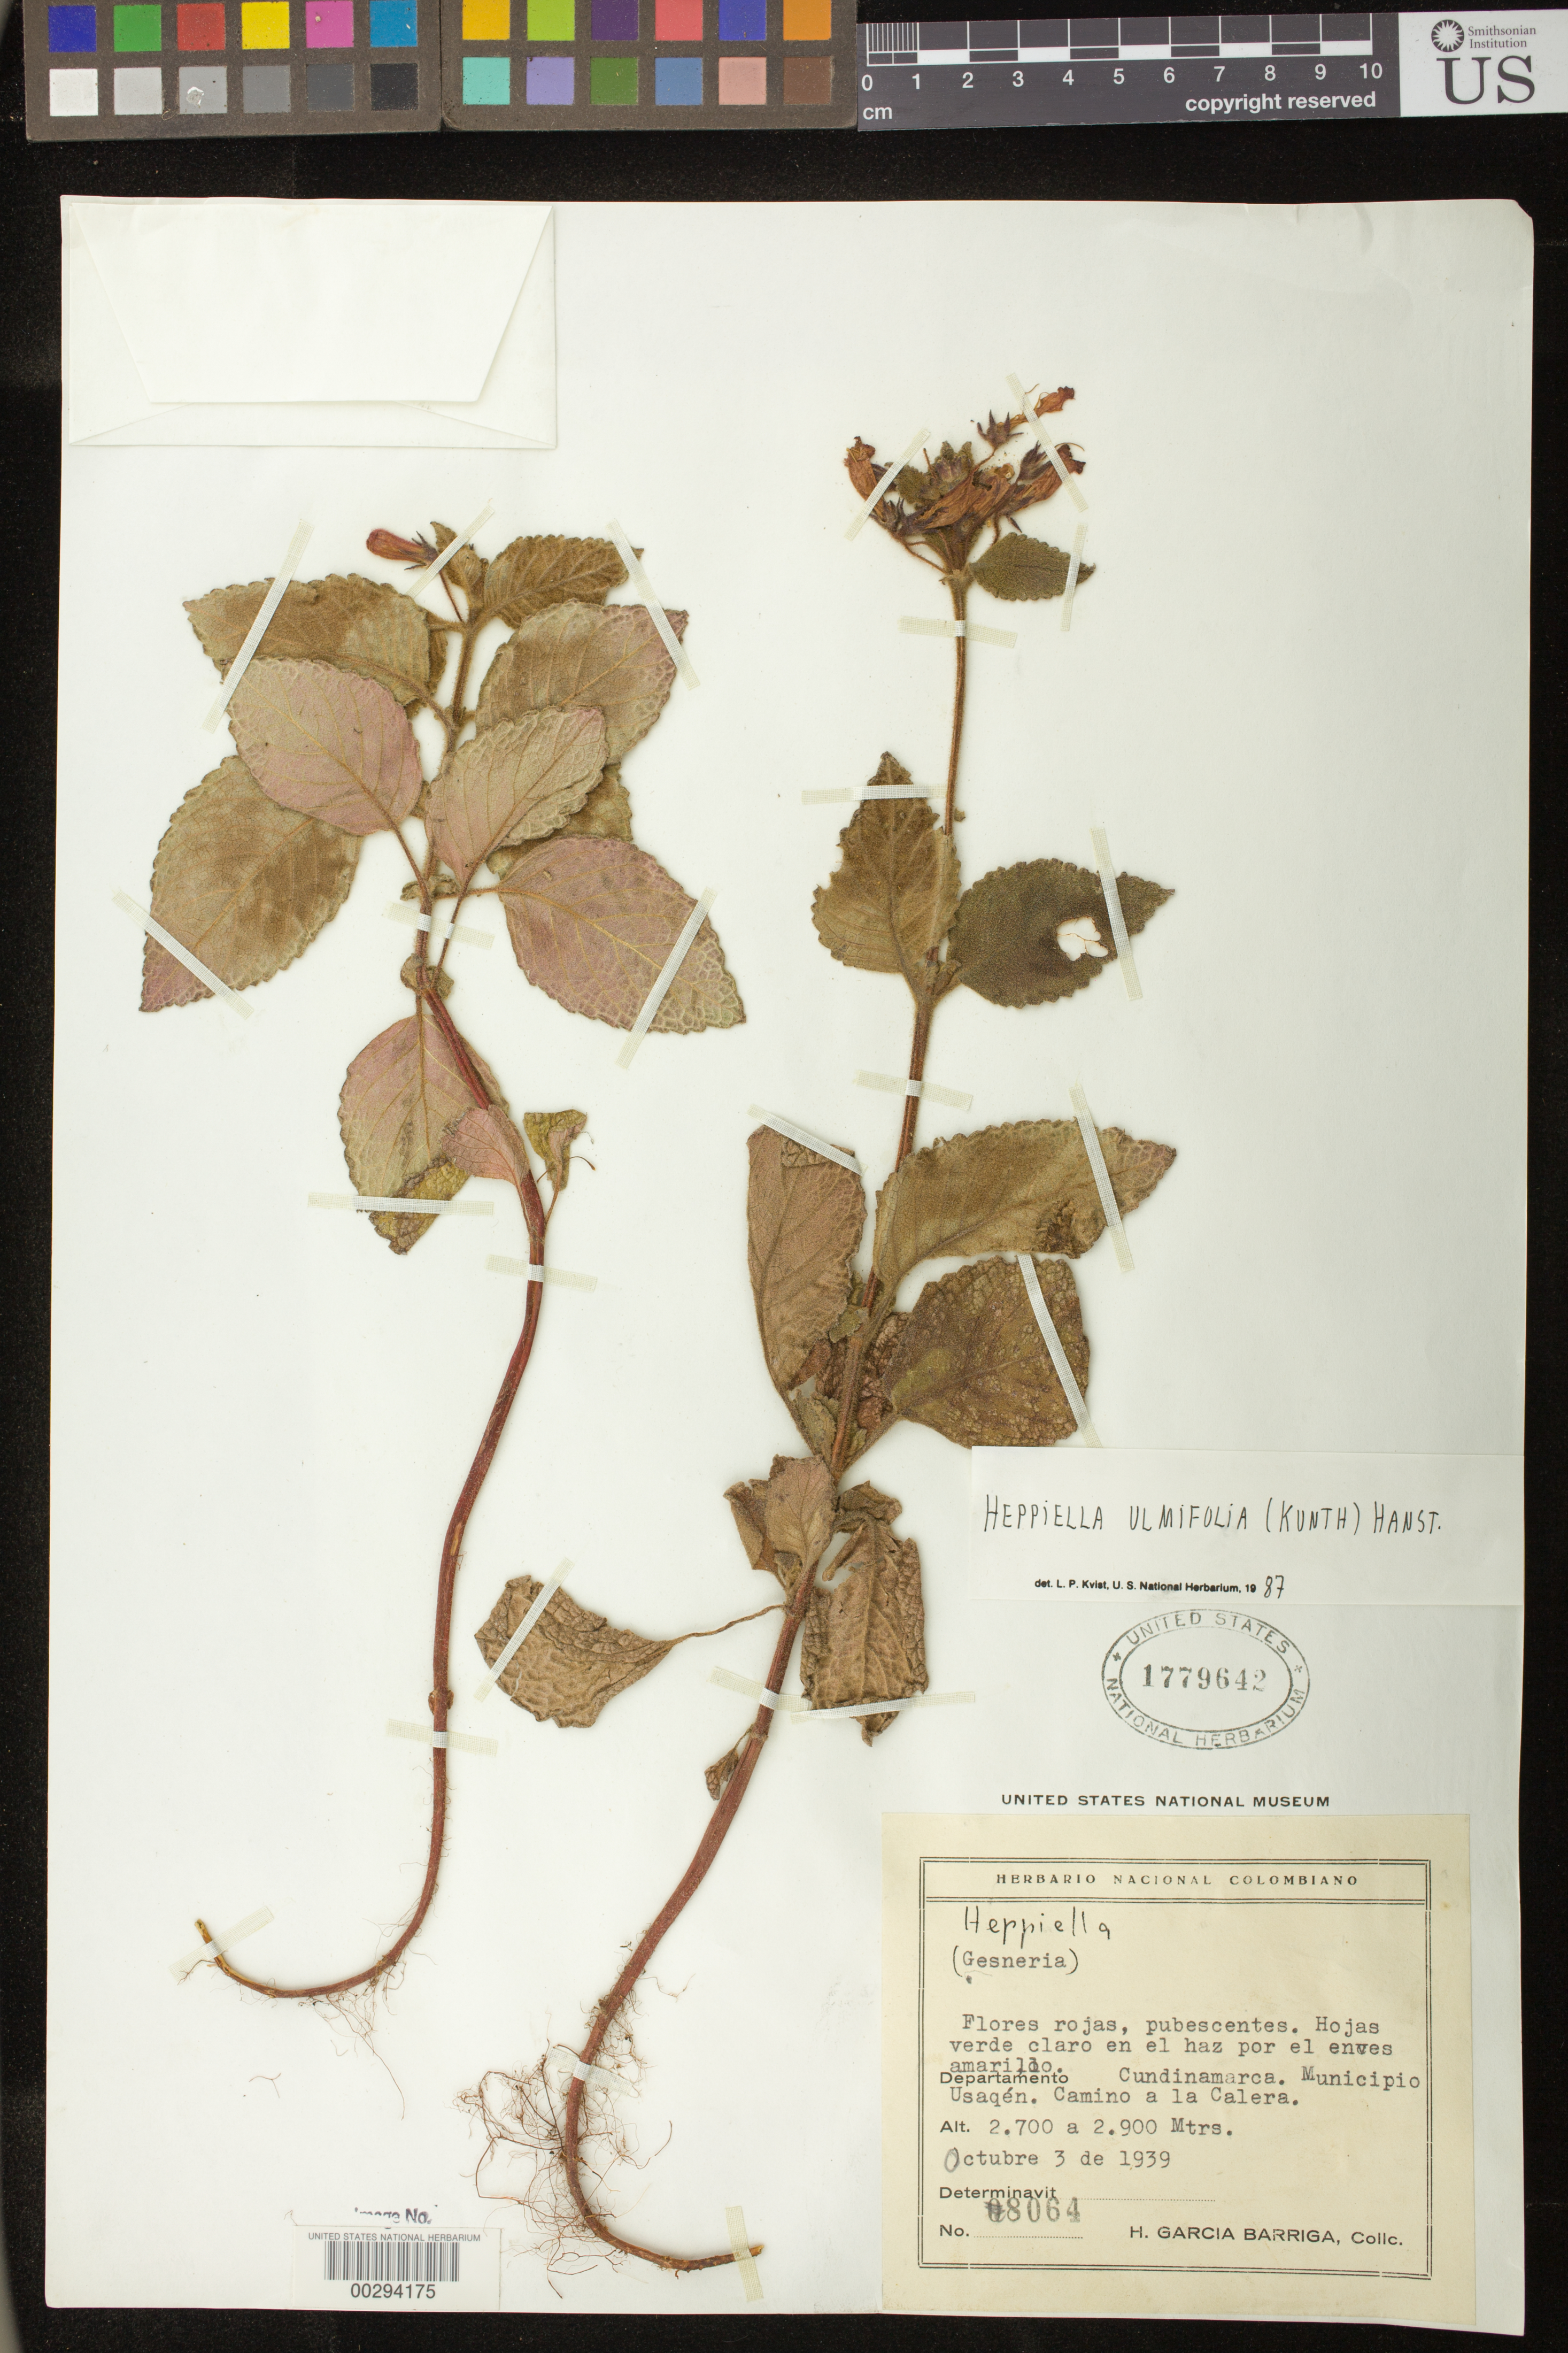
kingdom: Plantae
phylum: Tracheophyta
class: Magnoliopsida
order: Lamiales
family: Gesneriaceae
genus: Heppiella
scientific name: Heppiella ulmifolia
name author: (Kunth) Hanst.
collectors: H. García Barriga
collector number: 8064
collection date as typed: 03 Oct 1939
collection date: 1939-10-03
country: Colombia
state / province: Cundinamarca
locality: Mun. of Usaqen, road to La Calera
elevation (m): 2700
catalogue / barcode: US 1779642